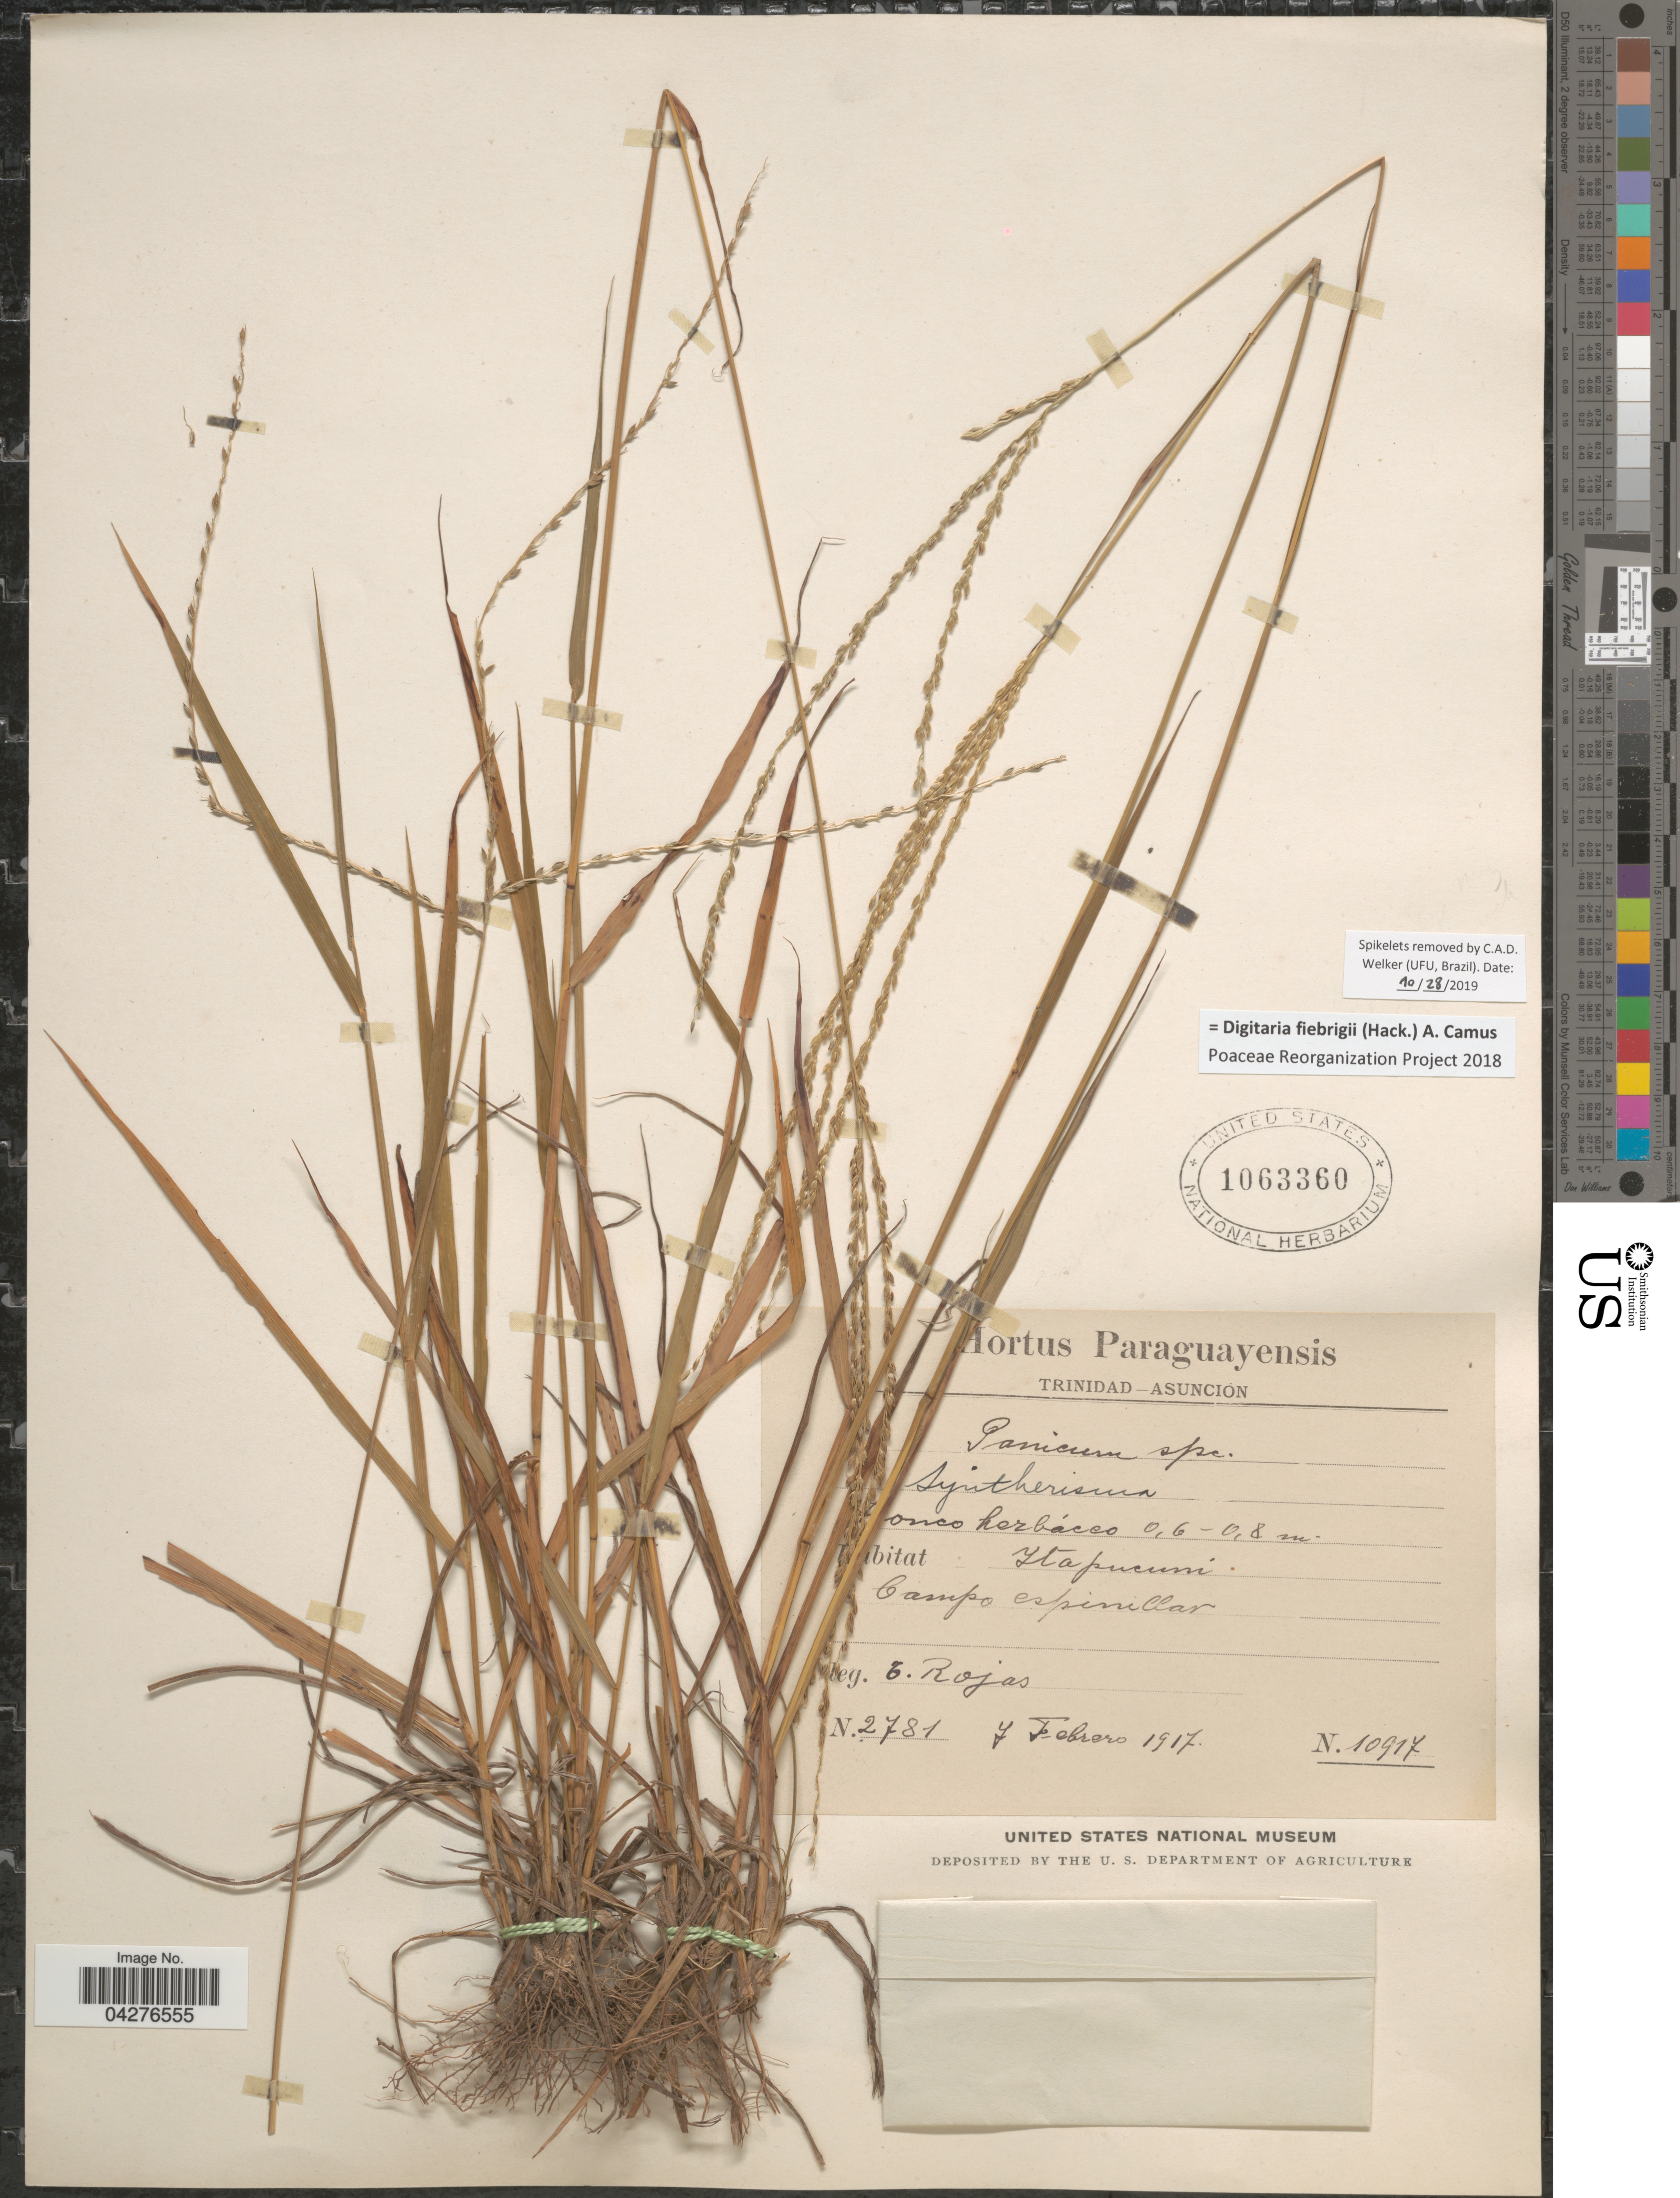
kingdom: Plantae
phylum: Tracheophyta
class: Liliopsida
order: Poales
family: Poaceae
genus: Digitaria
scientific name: Digitaria fiebrigii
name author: (Hack.) A. Camus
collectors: B. Rojas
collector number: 2781/10917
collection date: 1917-02-07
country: Paraguay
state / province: Asuncion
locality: Ytapucumi. Campo espinillar.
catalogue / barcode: US 1063360